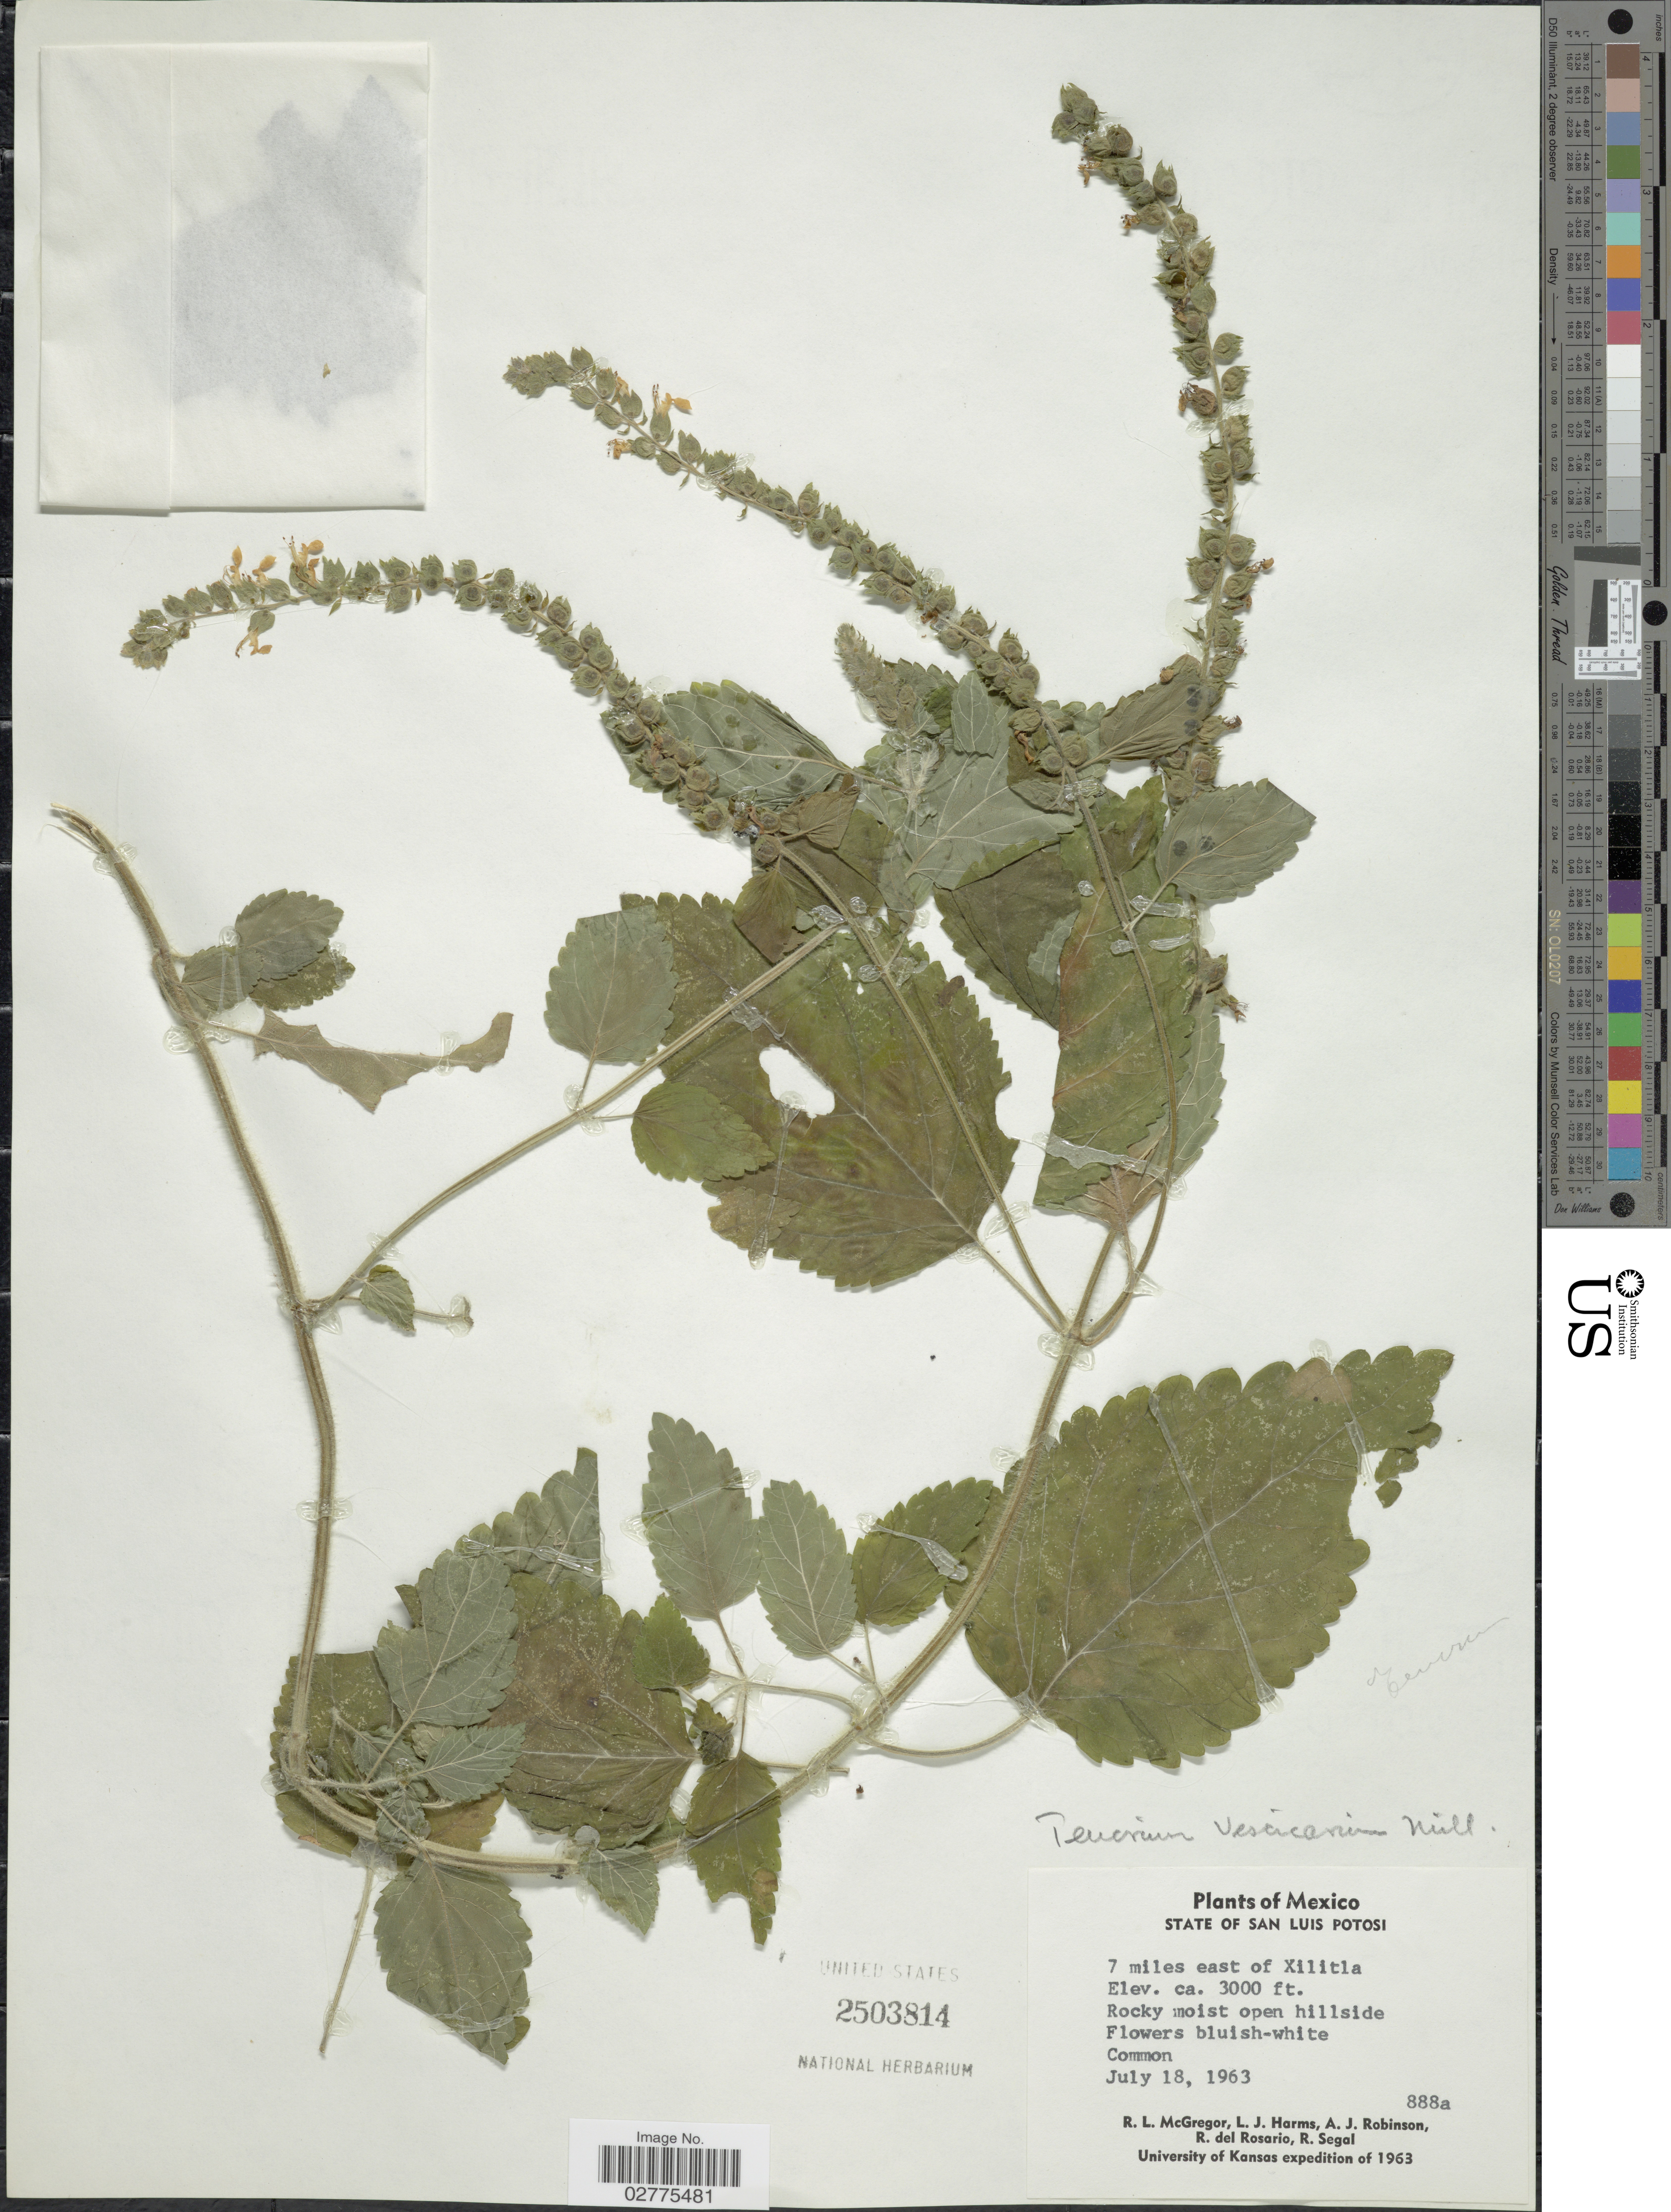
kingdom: Plantae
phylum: Tracheophyta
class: Magnoliopsida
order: Lamiales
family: Lamiaceae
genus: Teucrium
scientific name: Teucrium vesicarium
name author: Mill.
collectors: R. McGregor, L. Harms, A. J. Robinson, R. del Rosario & R. Segal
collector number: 888a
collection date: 1963-07-18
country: Mexico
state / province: San Luis Potosí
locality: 7 miles east of Xilitla.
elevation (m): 914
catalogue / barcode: US 2503814